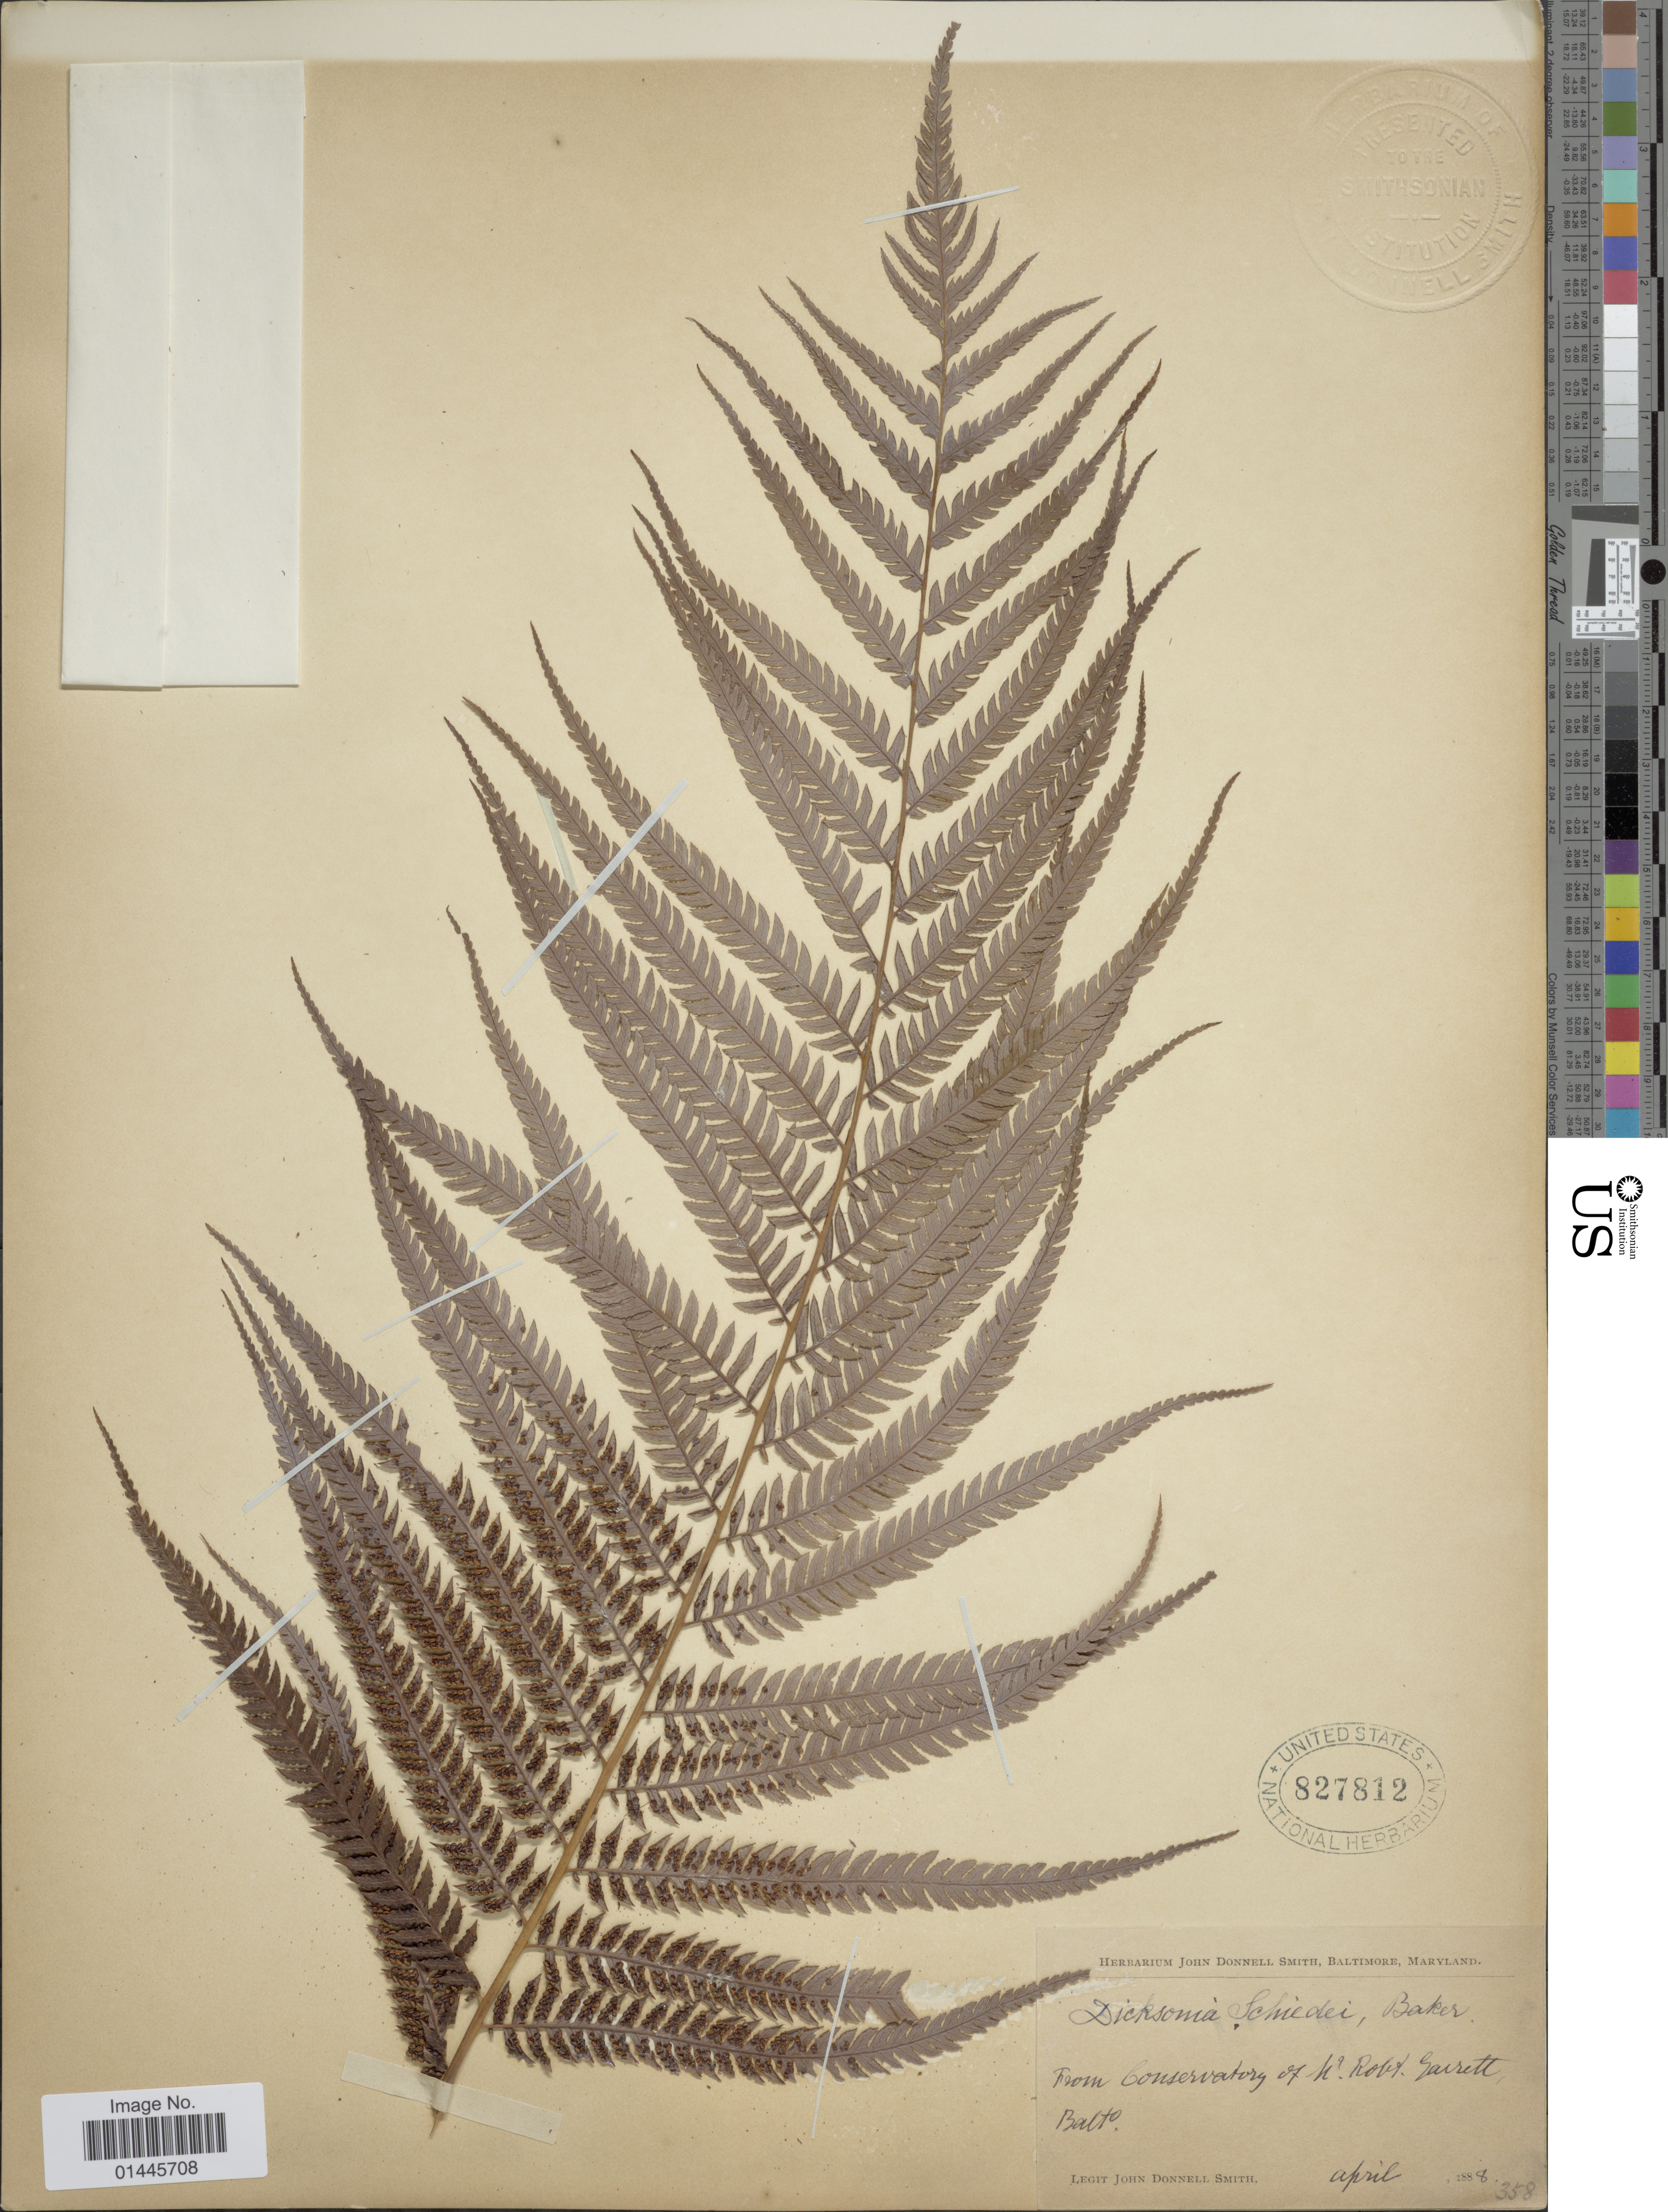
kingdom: Plantae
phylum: Tracheophyta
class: Polypodiopsida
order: Cyatheales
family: Cibotiaceae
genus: Cibotium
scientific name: Cibotium schiedei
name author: Schltdl. & Cham.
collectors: J. Donnell Smith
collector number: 358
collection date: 1888-04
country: United States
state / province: Maryland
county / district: Baltimore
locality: From Conservatory of Mr. Robt. Garrett, Balto. [cultivated]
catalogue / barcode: US 827812